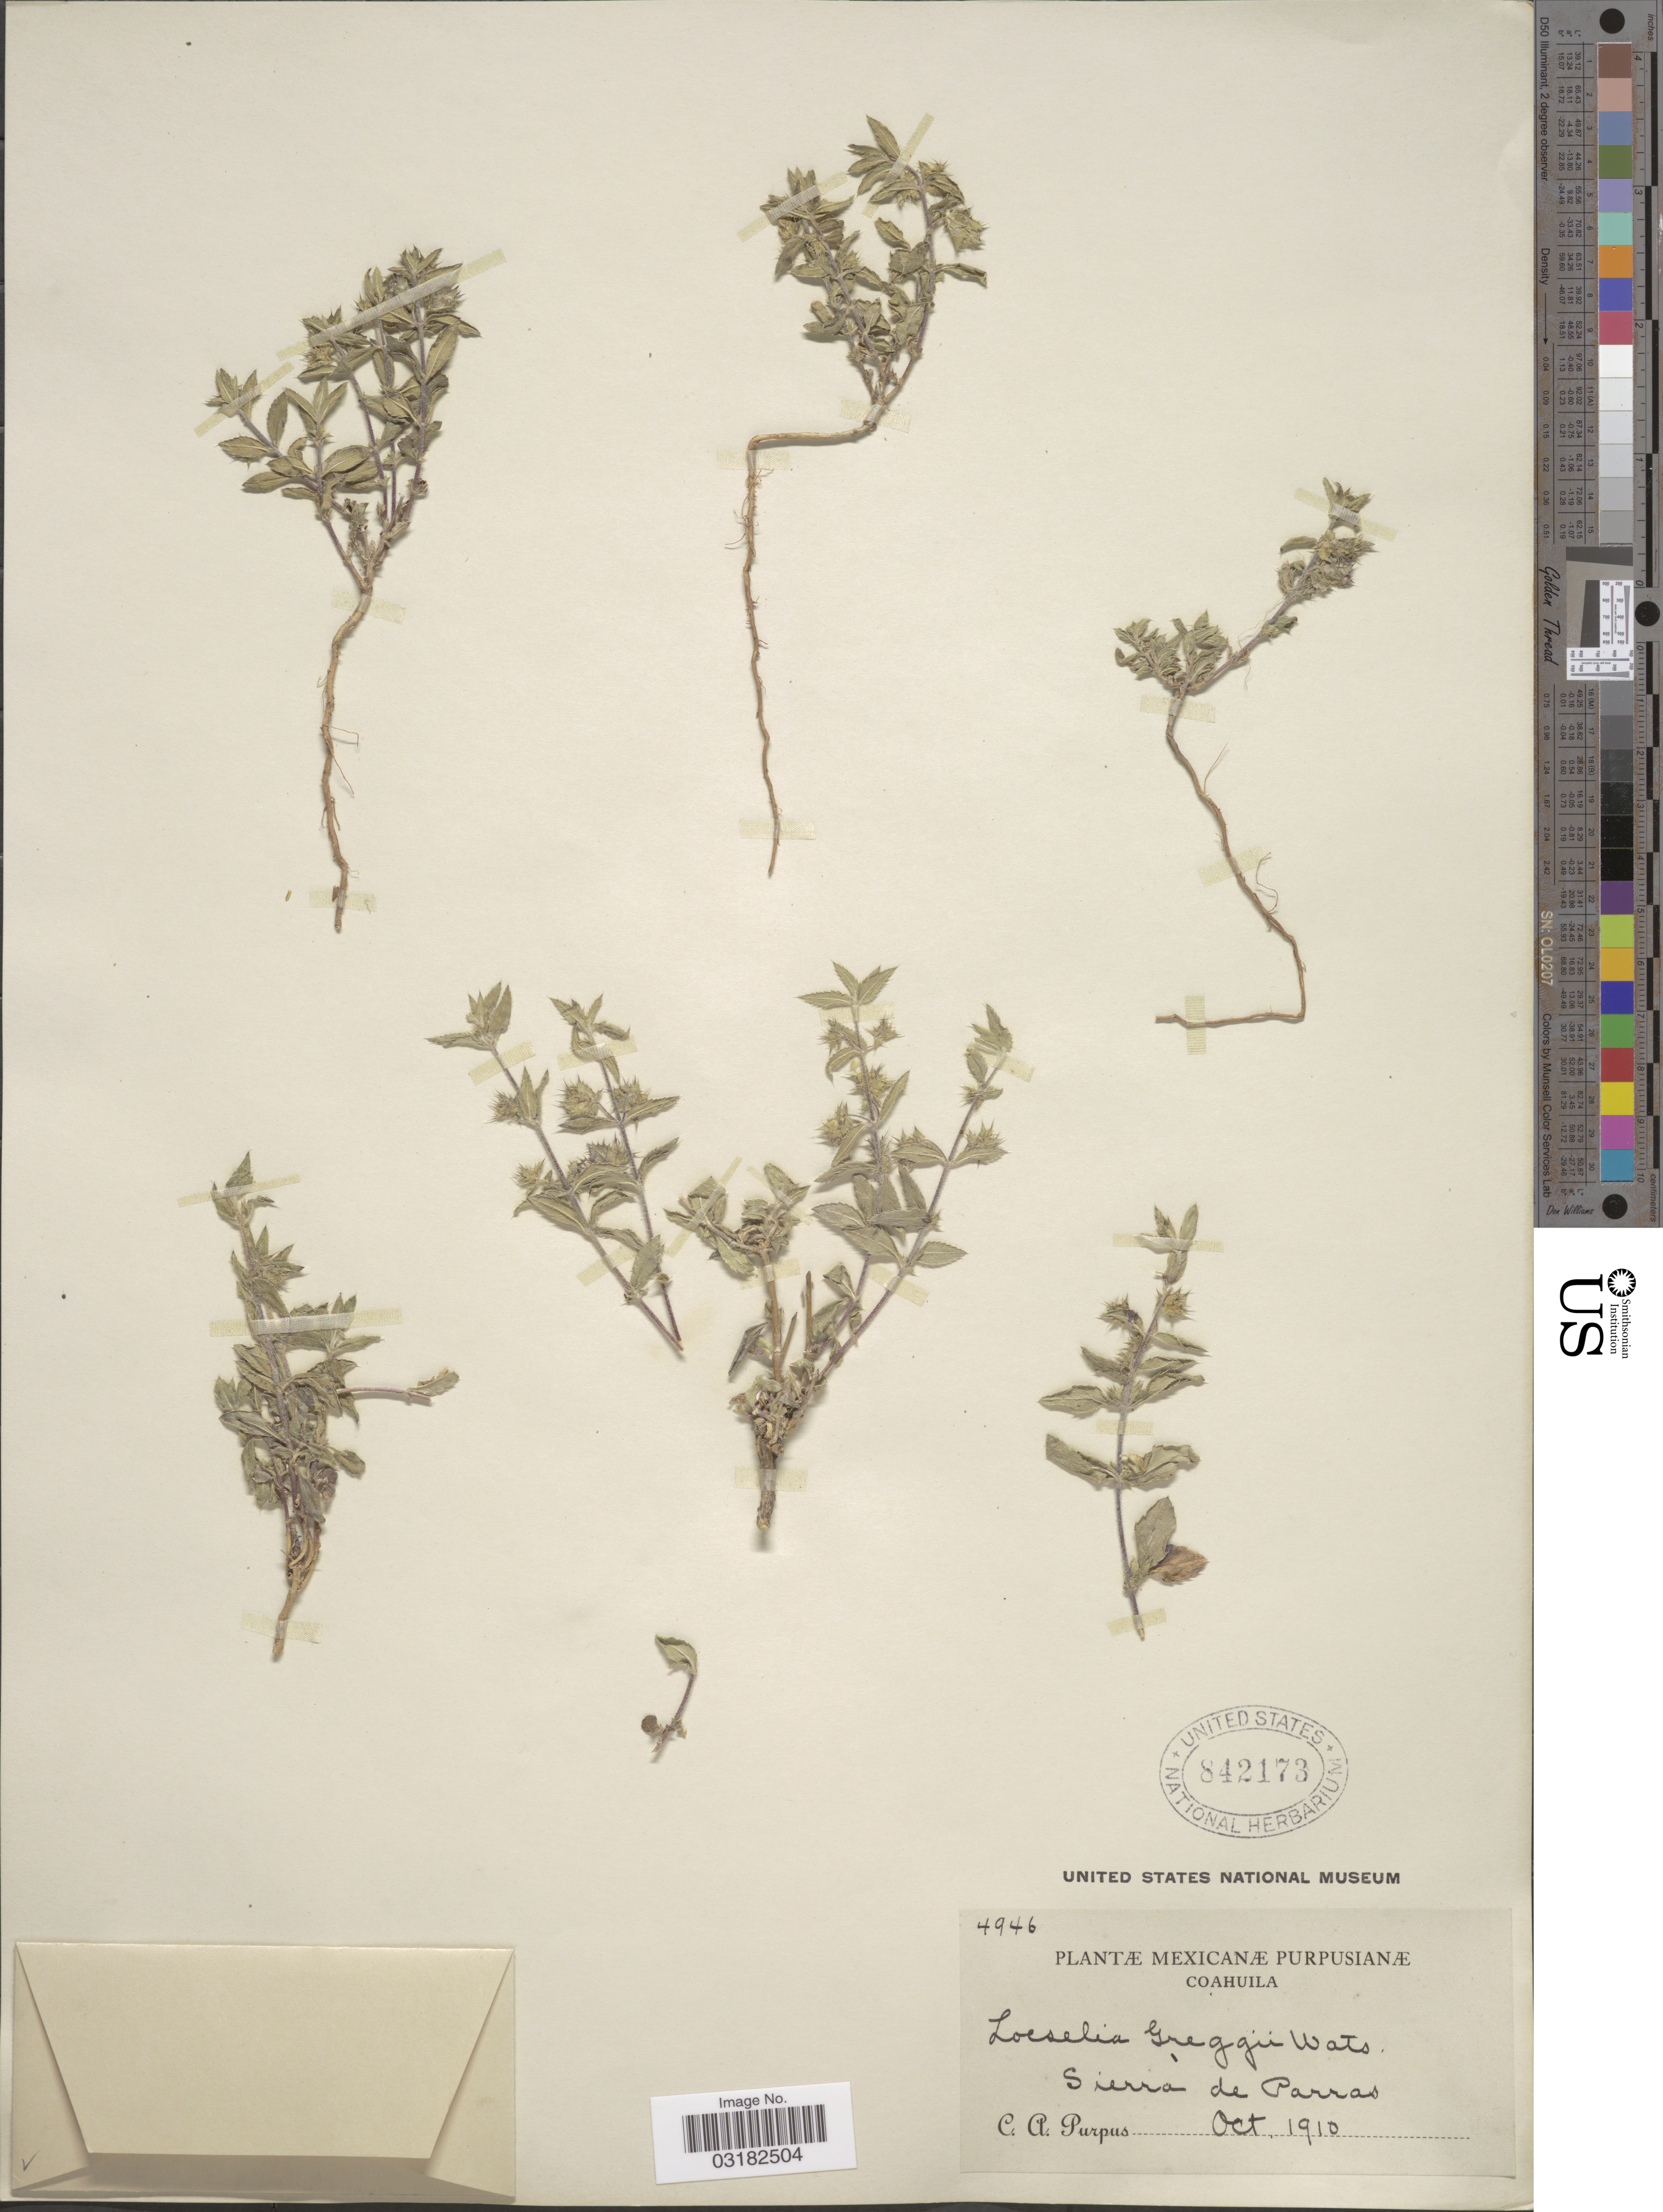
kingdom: Plantae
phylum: Tracheophyta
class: Magnoliopsida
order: Ericales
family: Polemoniaceae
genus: Loeselia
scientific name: Loeselia greggii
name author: S. Watson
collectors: C. A. Purpus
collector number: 4946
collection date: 1910-10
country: Mexico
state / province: Coahuila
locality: Sierra de Parras.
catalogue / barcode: US 842173